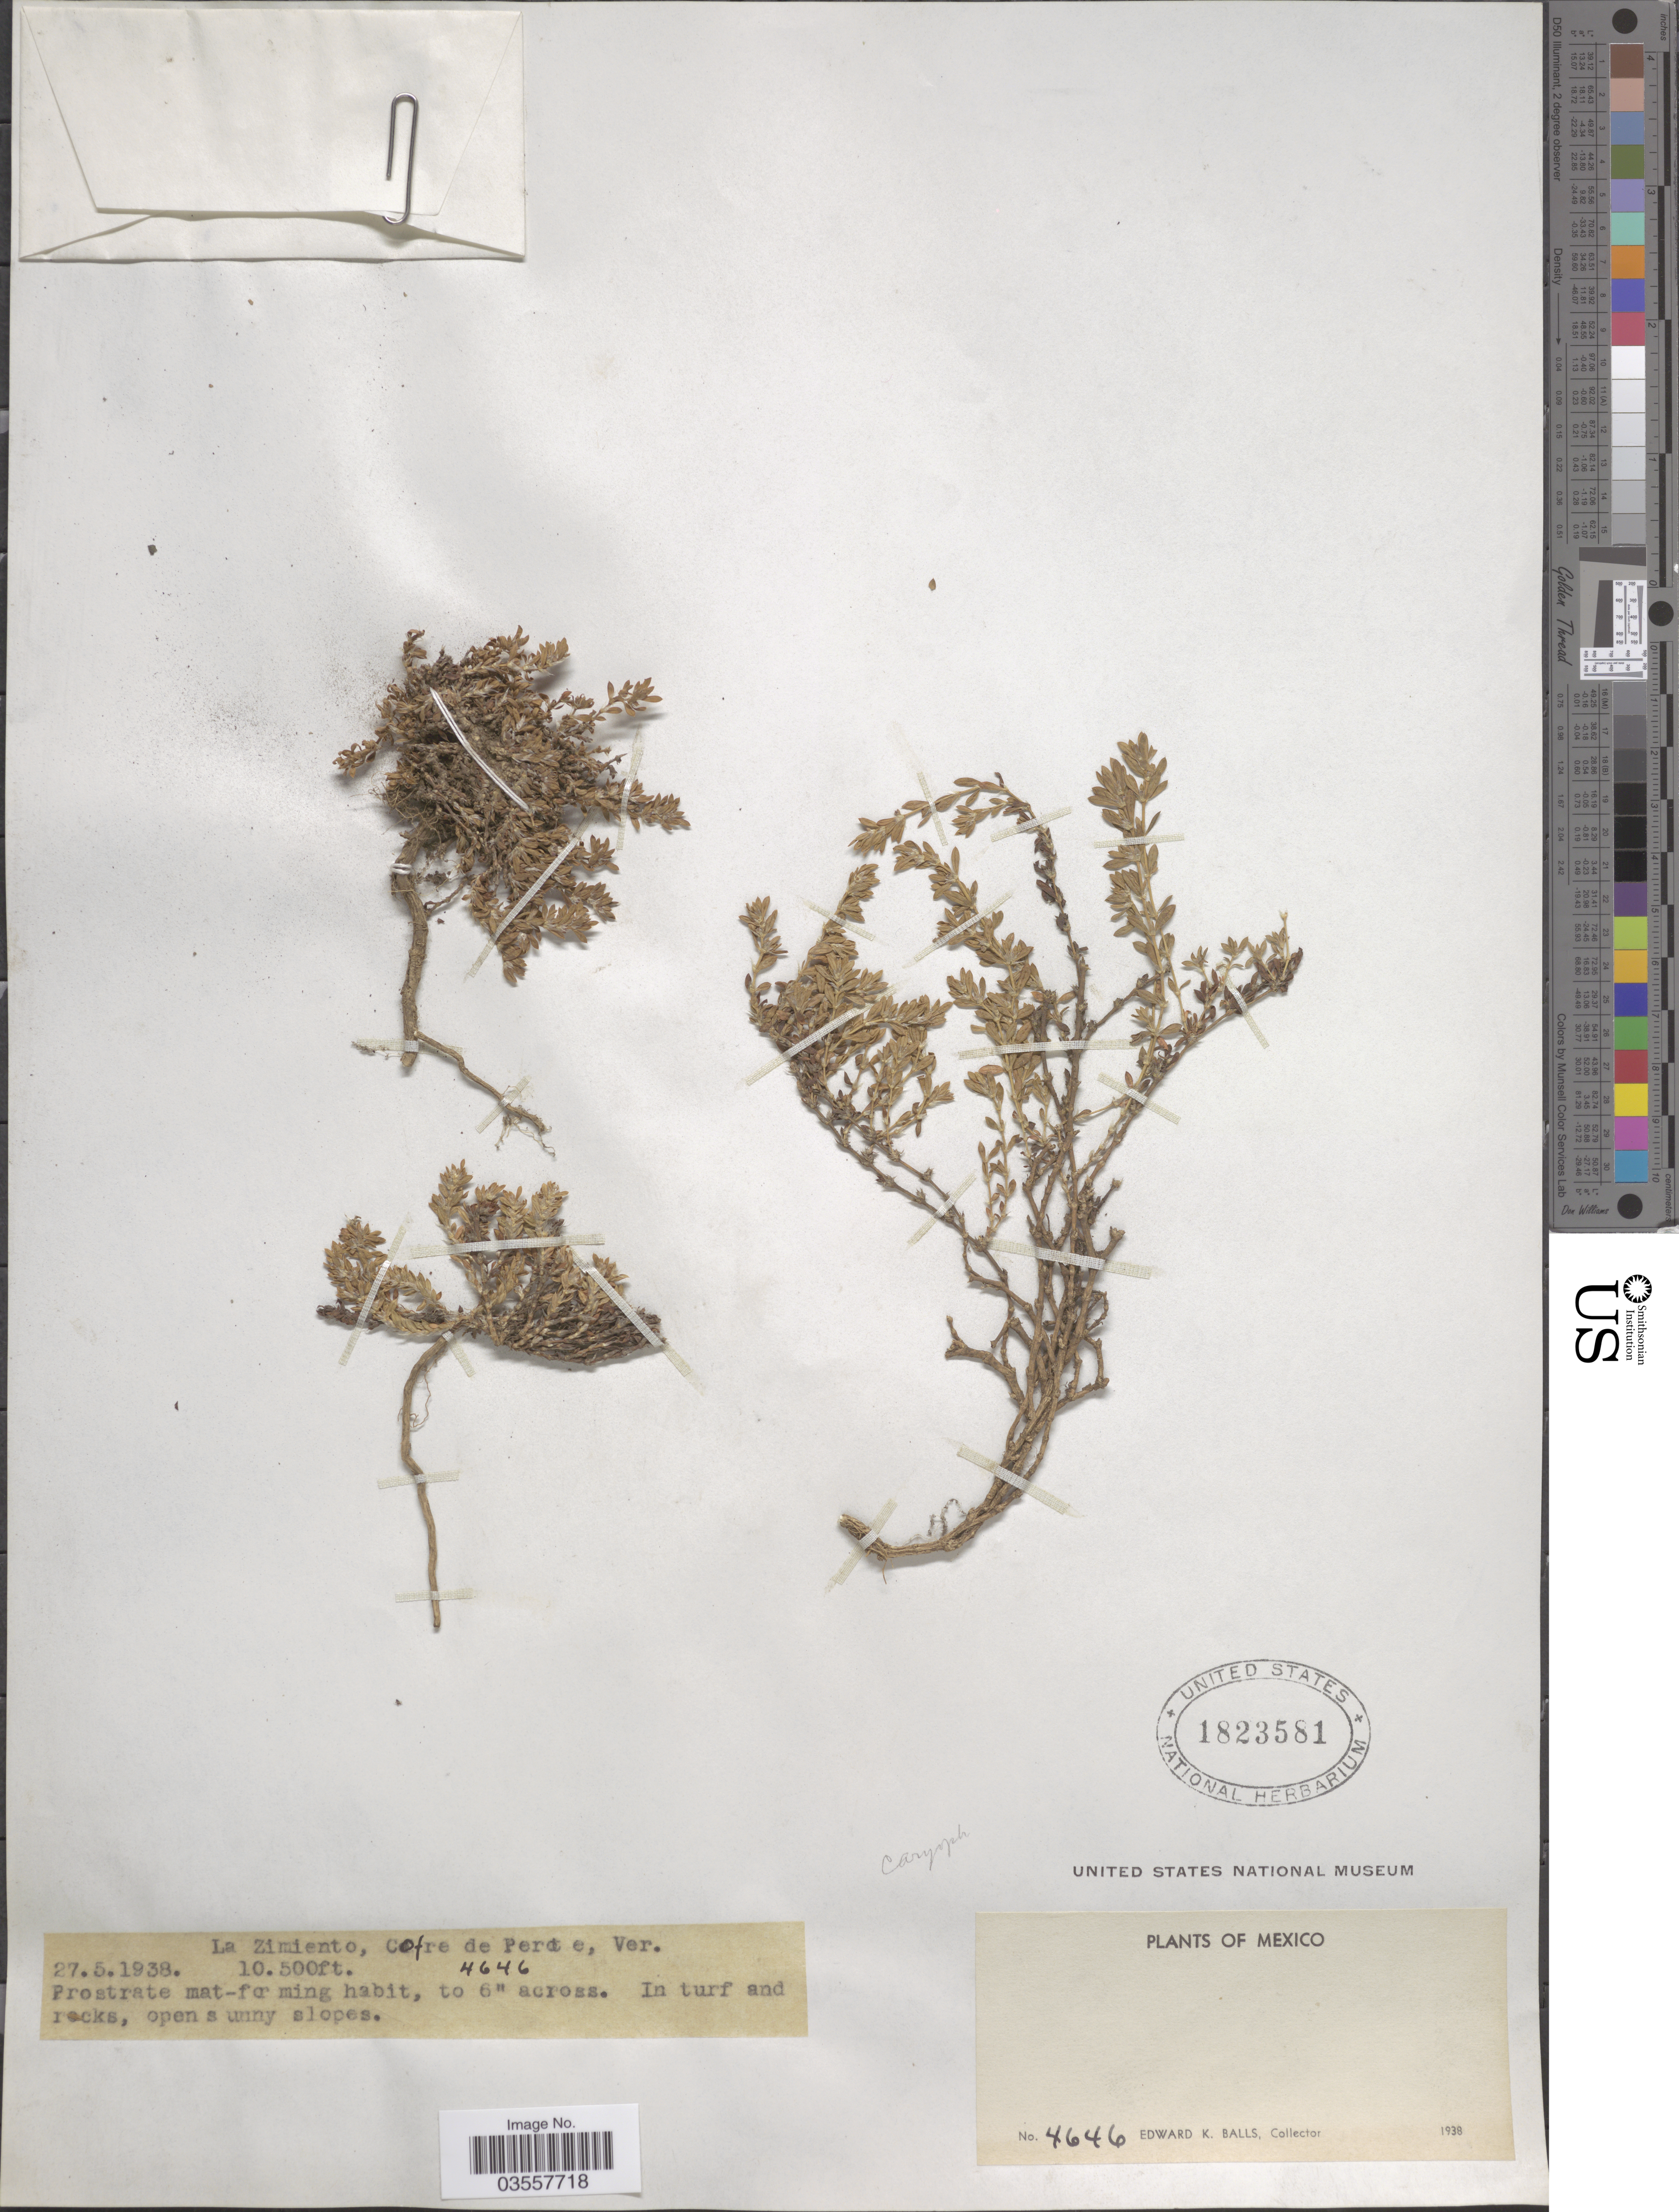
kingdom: Plantae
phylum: Tracheophyta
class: Magnoliopsida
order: Caryophyllales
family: Caryophyllaceae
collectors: E. K. Balls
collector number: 4646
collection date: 1938-05-27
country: Mexico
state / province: Veracruz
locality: La Zimiento, Cofre de Perote, Ver.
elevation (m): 3200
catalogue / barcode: US 1823581